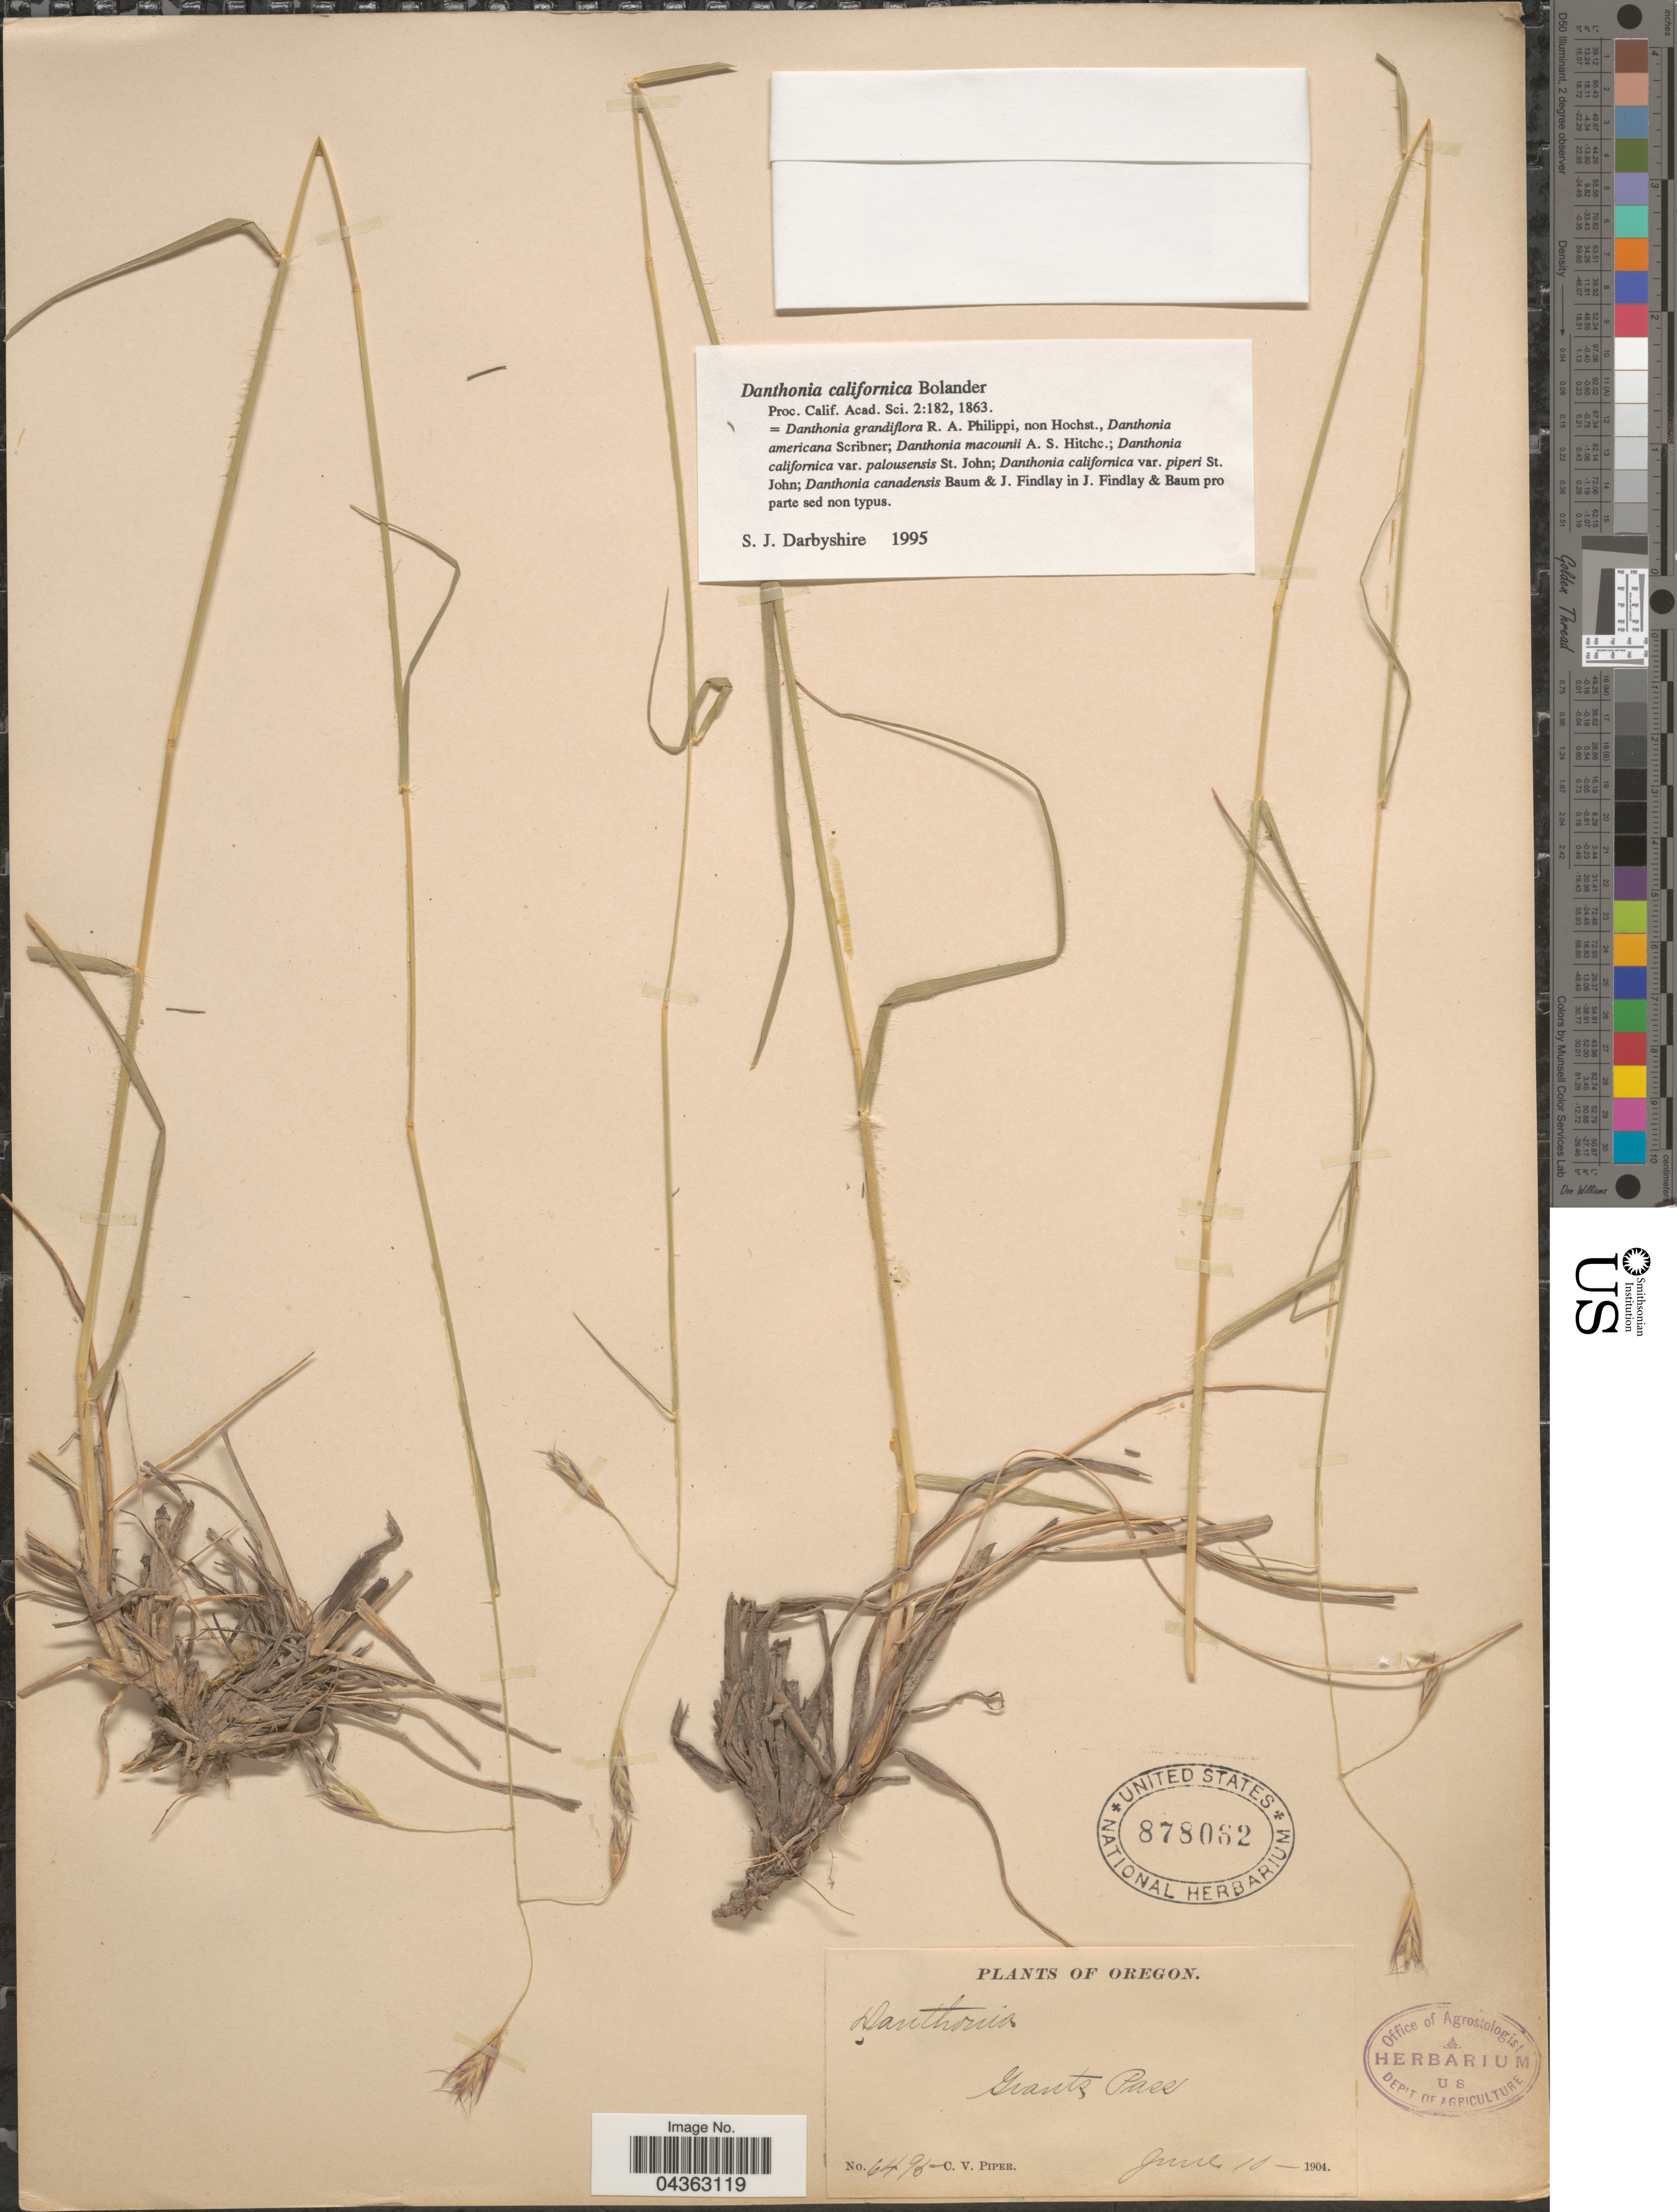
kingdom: Plantae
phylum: Tracheophyta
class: Liliopsida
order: Poales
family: Poaceae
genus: Danthonia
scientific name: Danthonia californica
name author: Bol.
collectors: C. V. Piper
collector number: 6496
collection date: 1904-06-10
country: United States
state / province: Oregon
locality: Grants Pass.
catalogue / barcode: US 878062